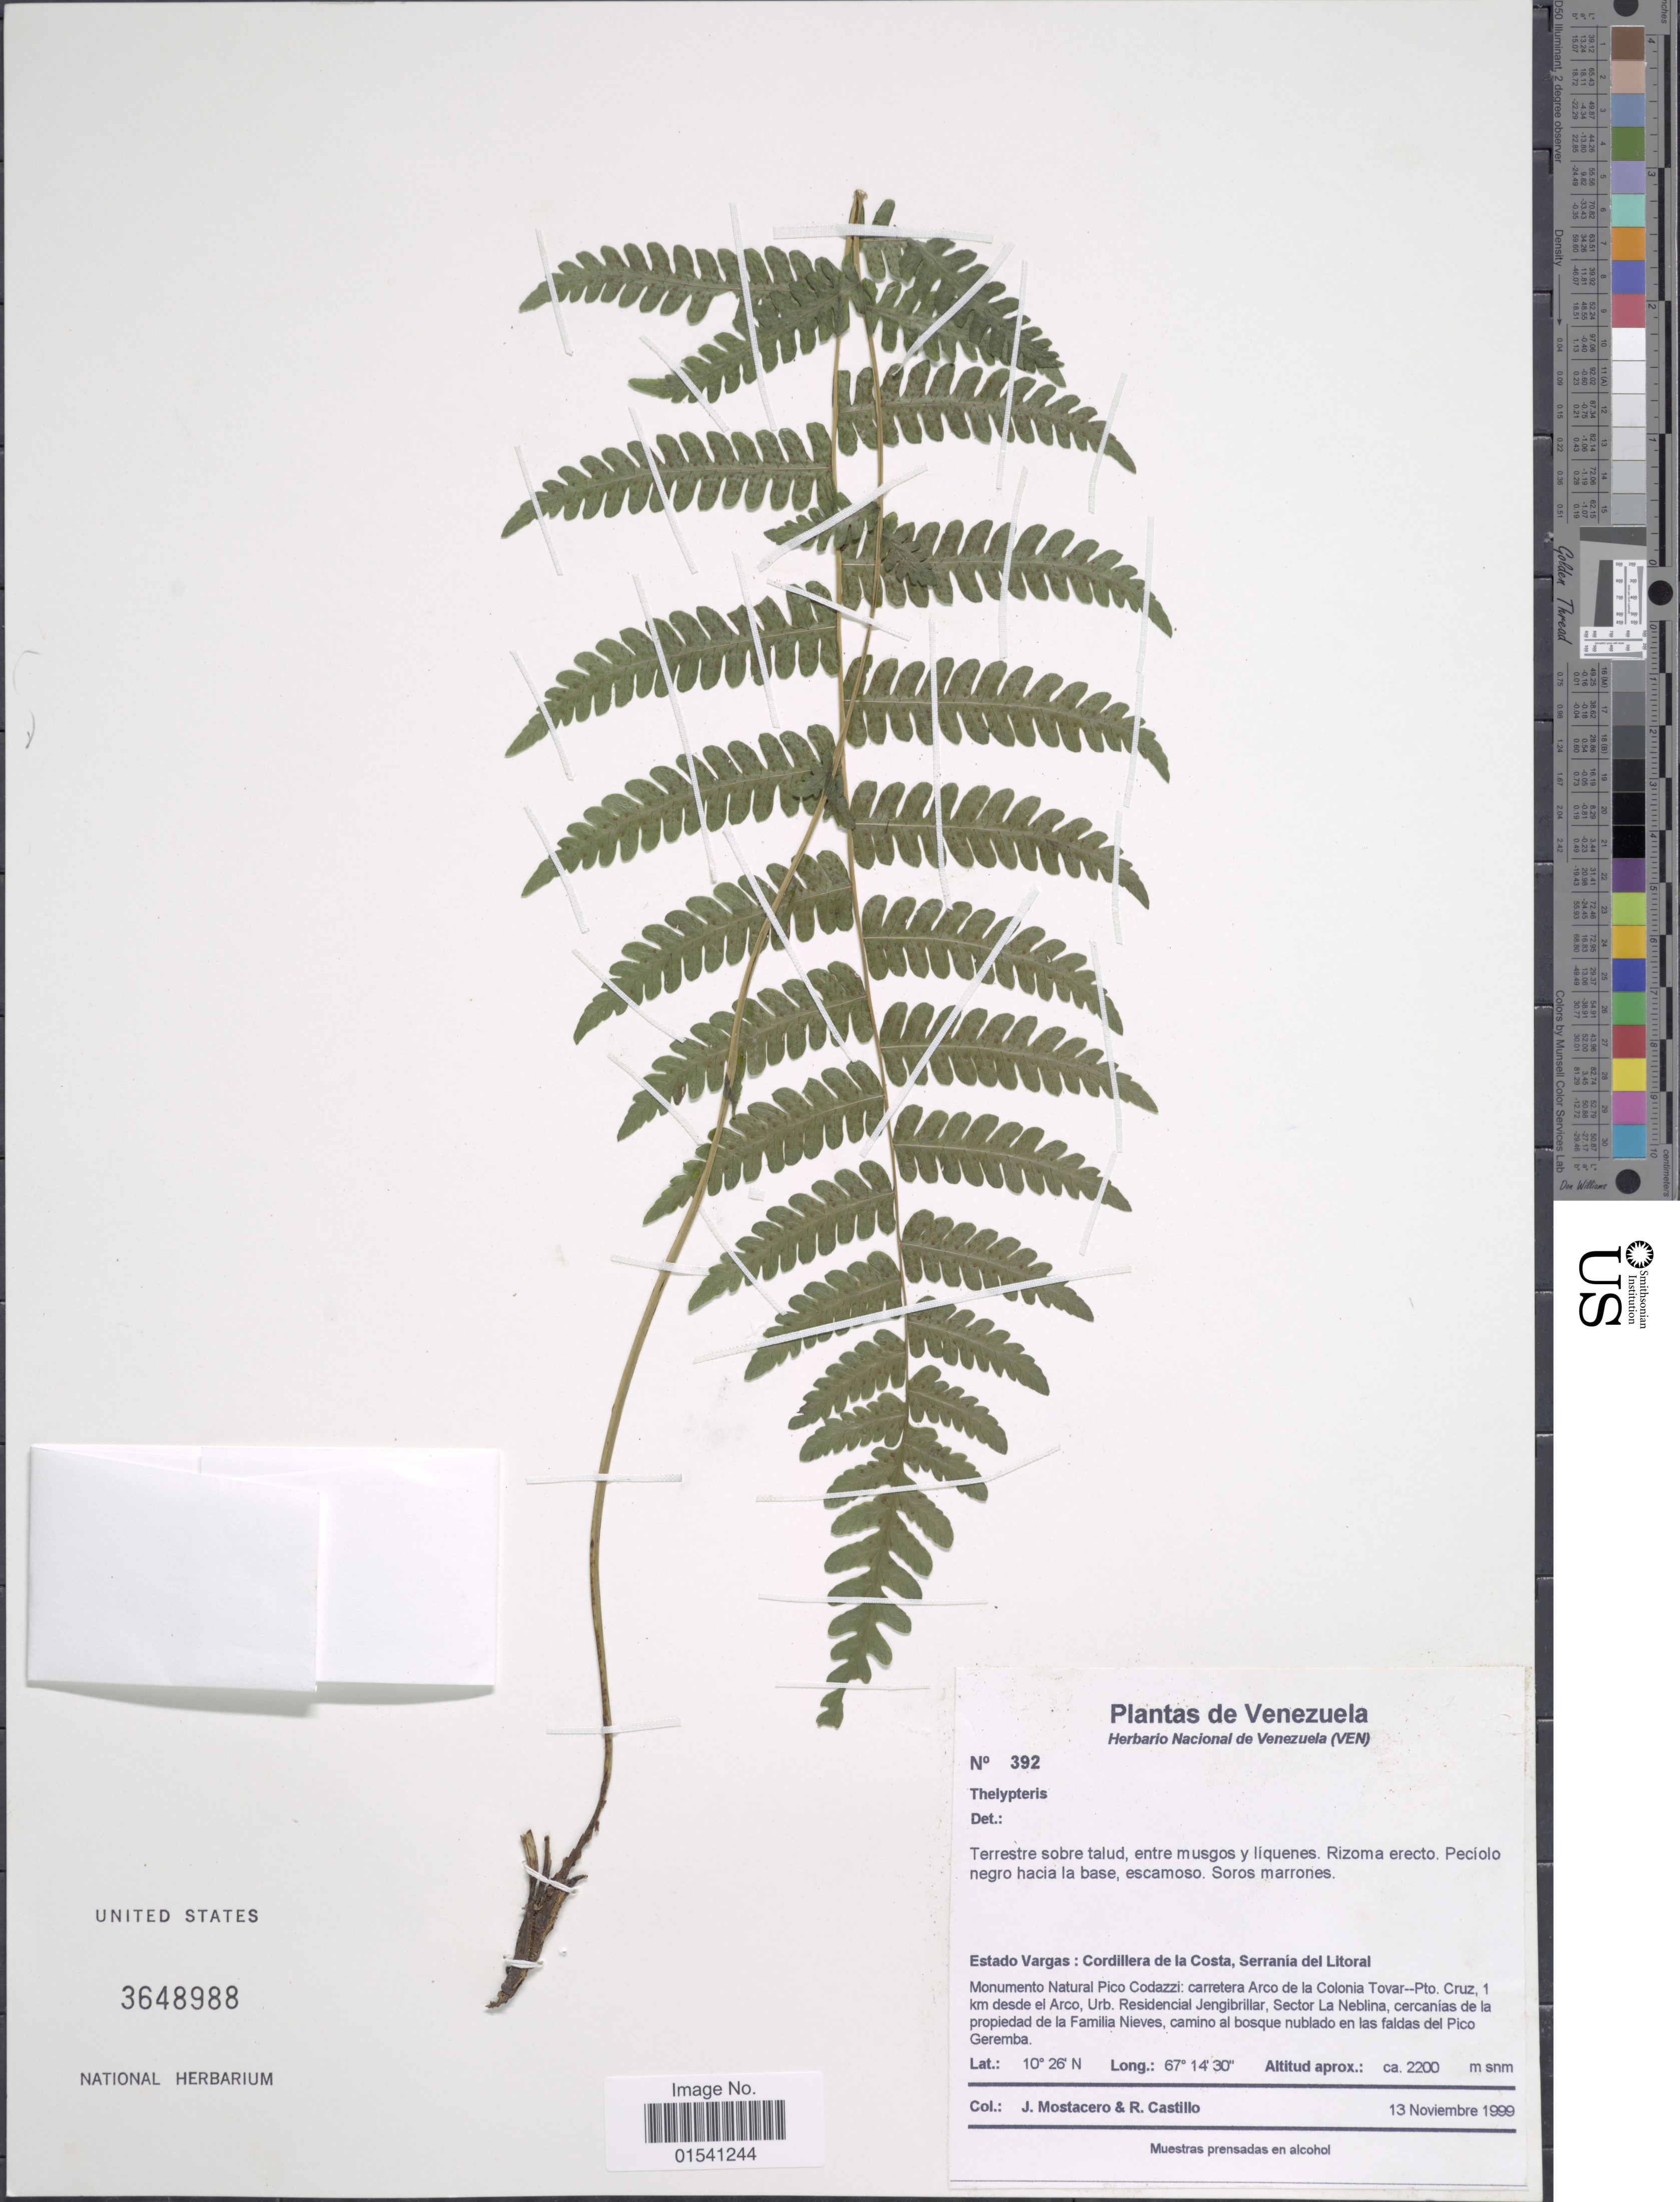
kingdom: Plantae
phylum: Tracheophyta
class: Polypodiopsida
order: Polypodiales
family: Thelypteridaceae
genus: Amauropelta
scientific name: Amauropelta sp.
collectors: J. Mostacero & R. Castillo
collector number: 392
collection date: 1999-11-13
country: Venezuela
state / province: Vargas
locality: Cordillera de la Costa, Serrania del Litoral. Monumento Natural Pico Codazzi: carretera Arco de la Colonia Tovar--Pto. Cruz, 1 km desde el Arco, Urb. Residencial Jengibrillar, Sector La Neblina, cercanias de la propiedad de la Familia Nieves, camino al bosque nublado en las faldas del Pico Geremba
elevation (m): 2200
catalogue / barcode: US 3648988